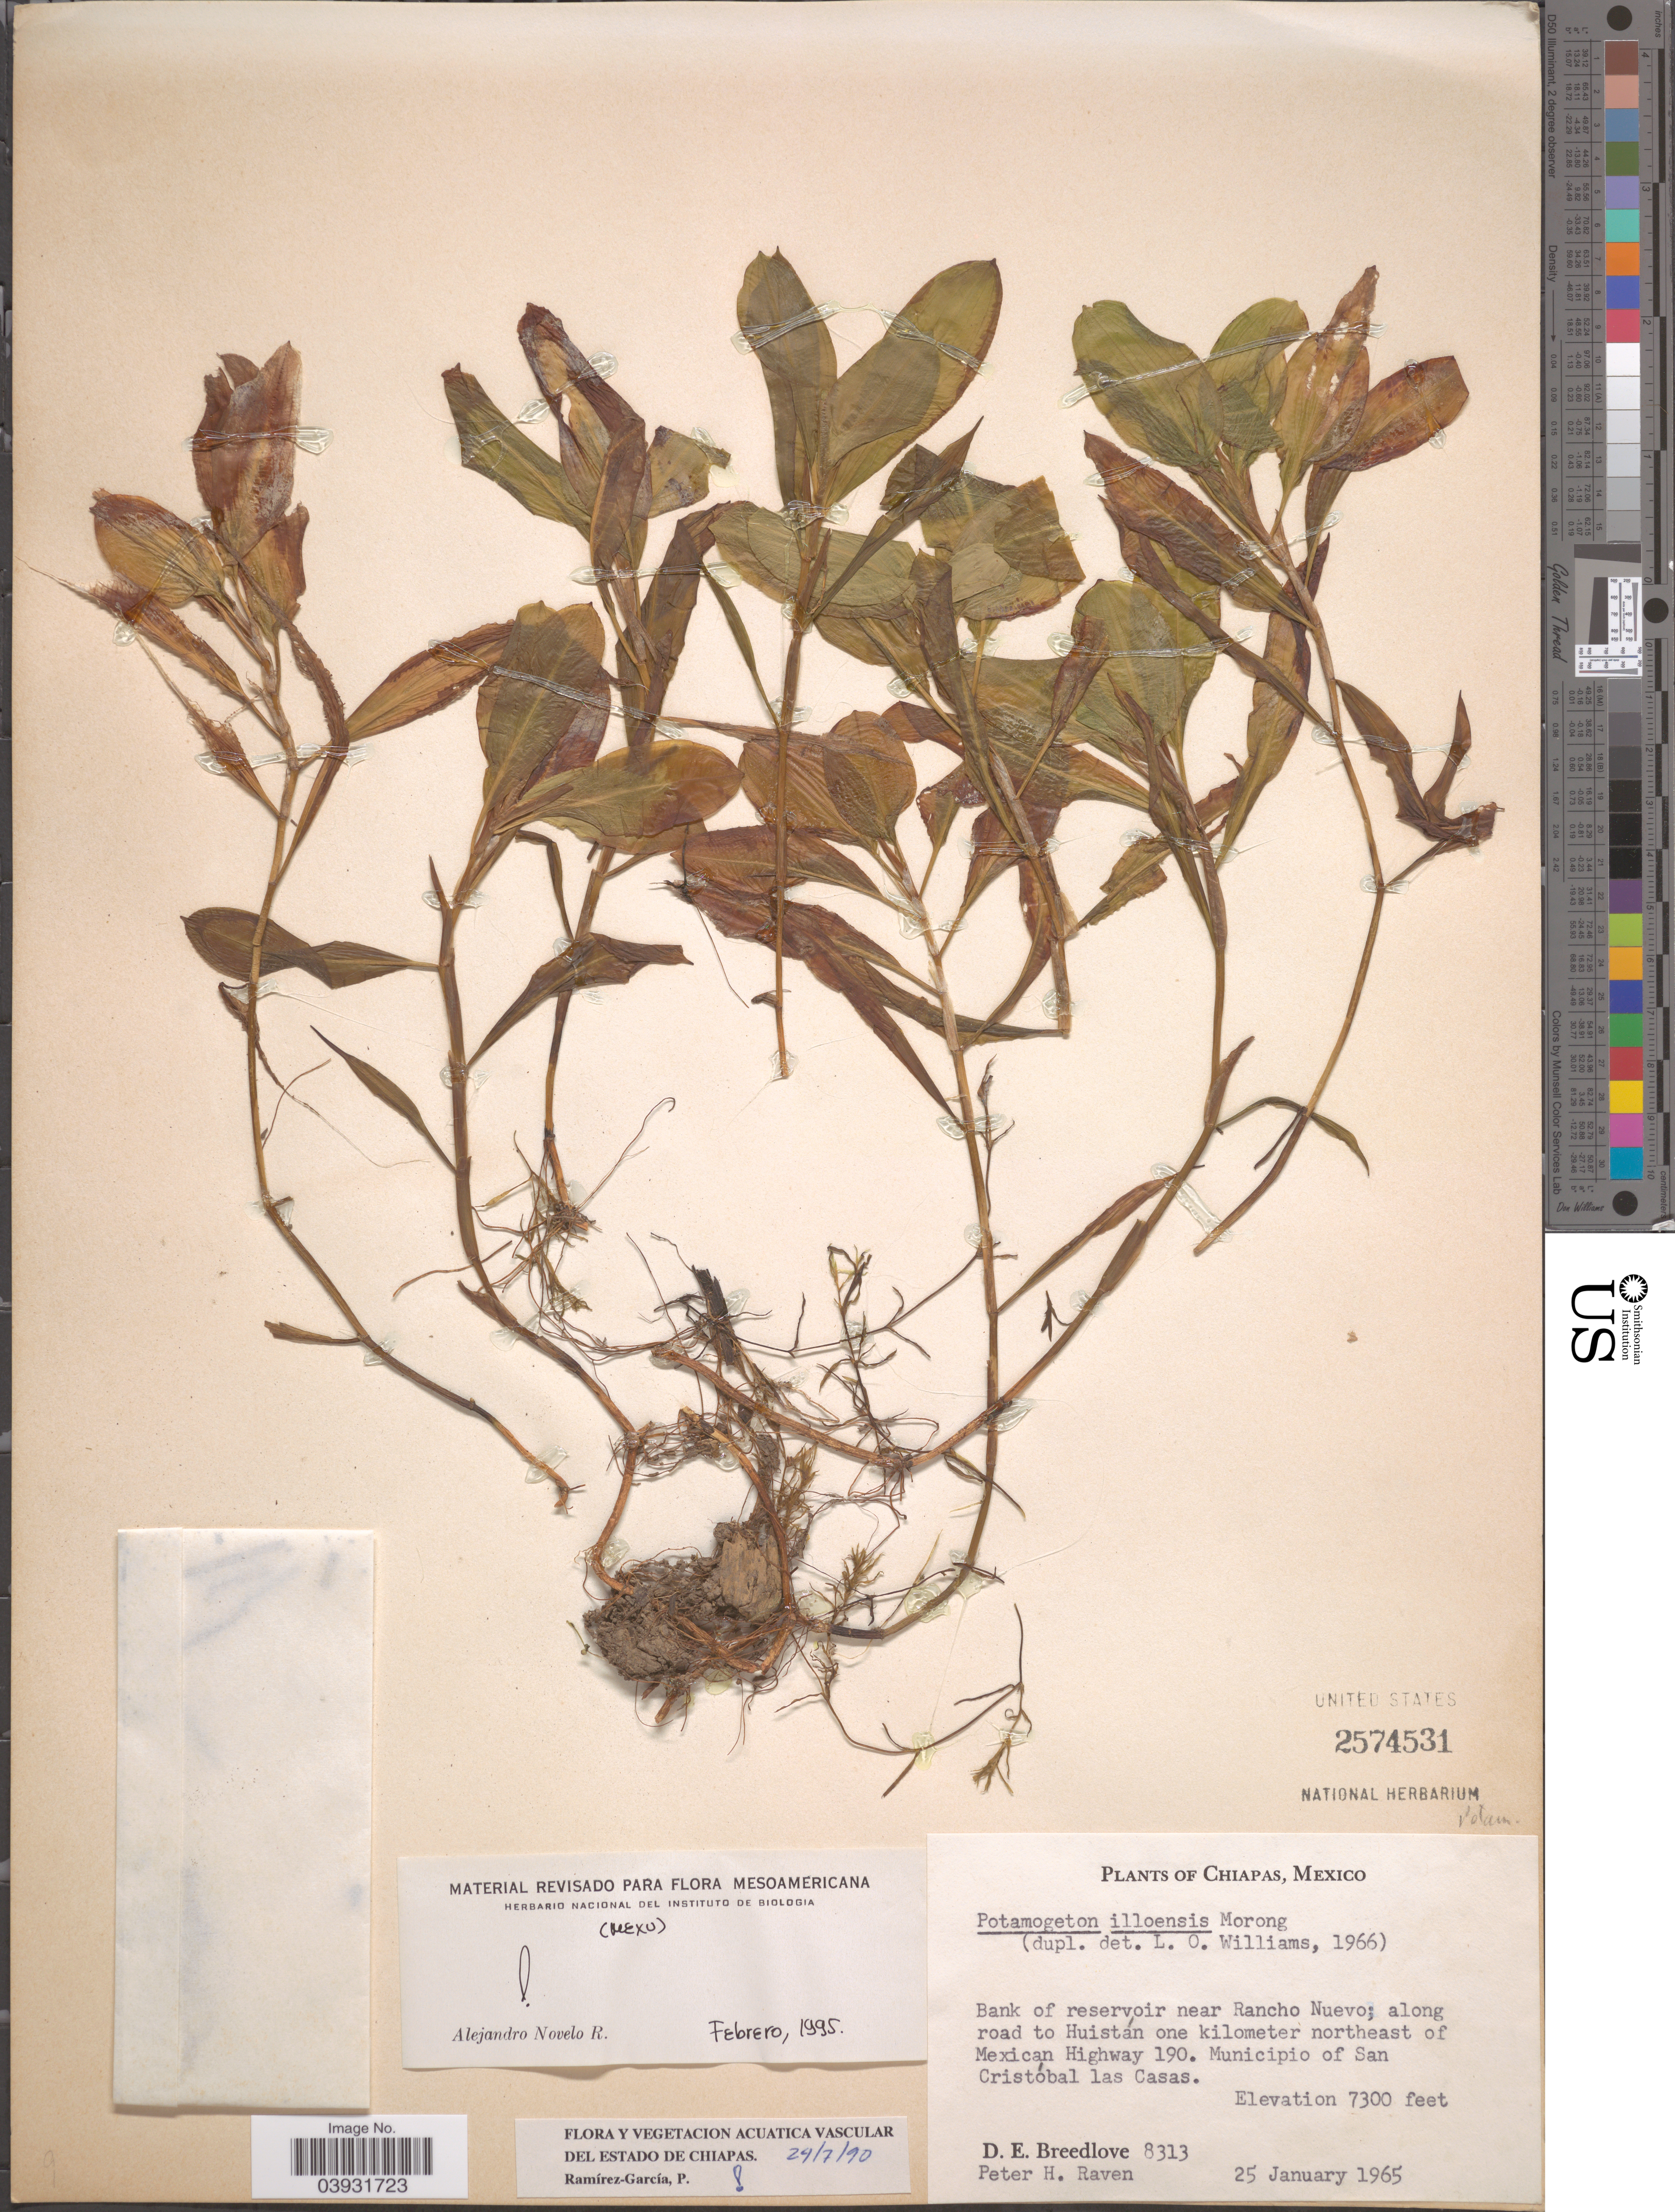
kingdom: Plantae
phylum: Tracheophyta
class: Liliopsida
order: Alismatales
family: Potamogetonaceae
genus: Potamogeton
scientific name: Potamogeton illinoensis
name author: Morong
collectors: D. E. Breedlove & P. Raven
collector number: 8313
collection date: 1965-01-25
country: Mexico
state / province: Chiapas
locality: Bank of reservoir near Rancho Nuevo; along road to Huistán one kilometer northeast of Mexican Highway 190. Municipio of San Cristóbal las Casas.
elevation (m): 2225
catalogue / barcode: US 2574531